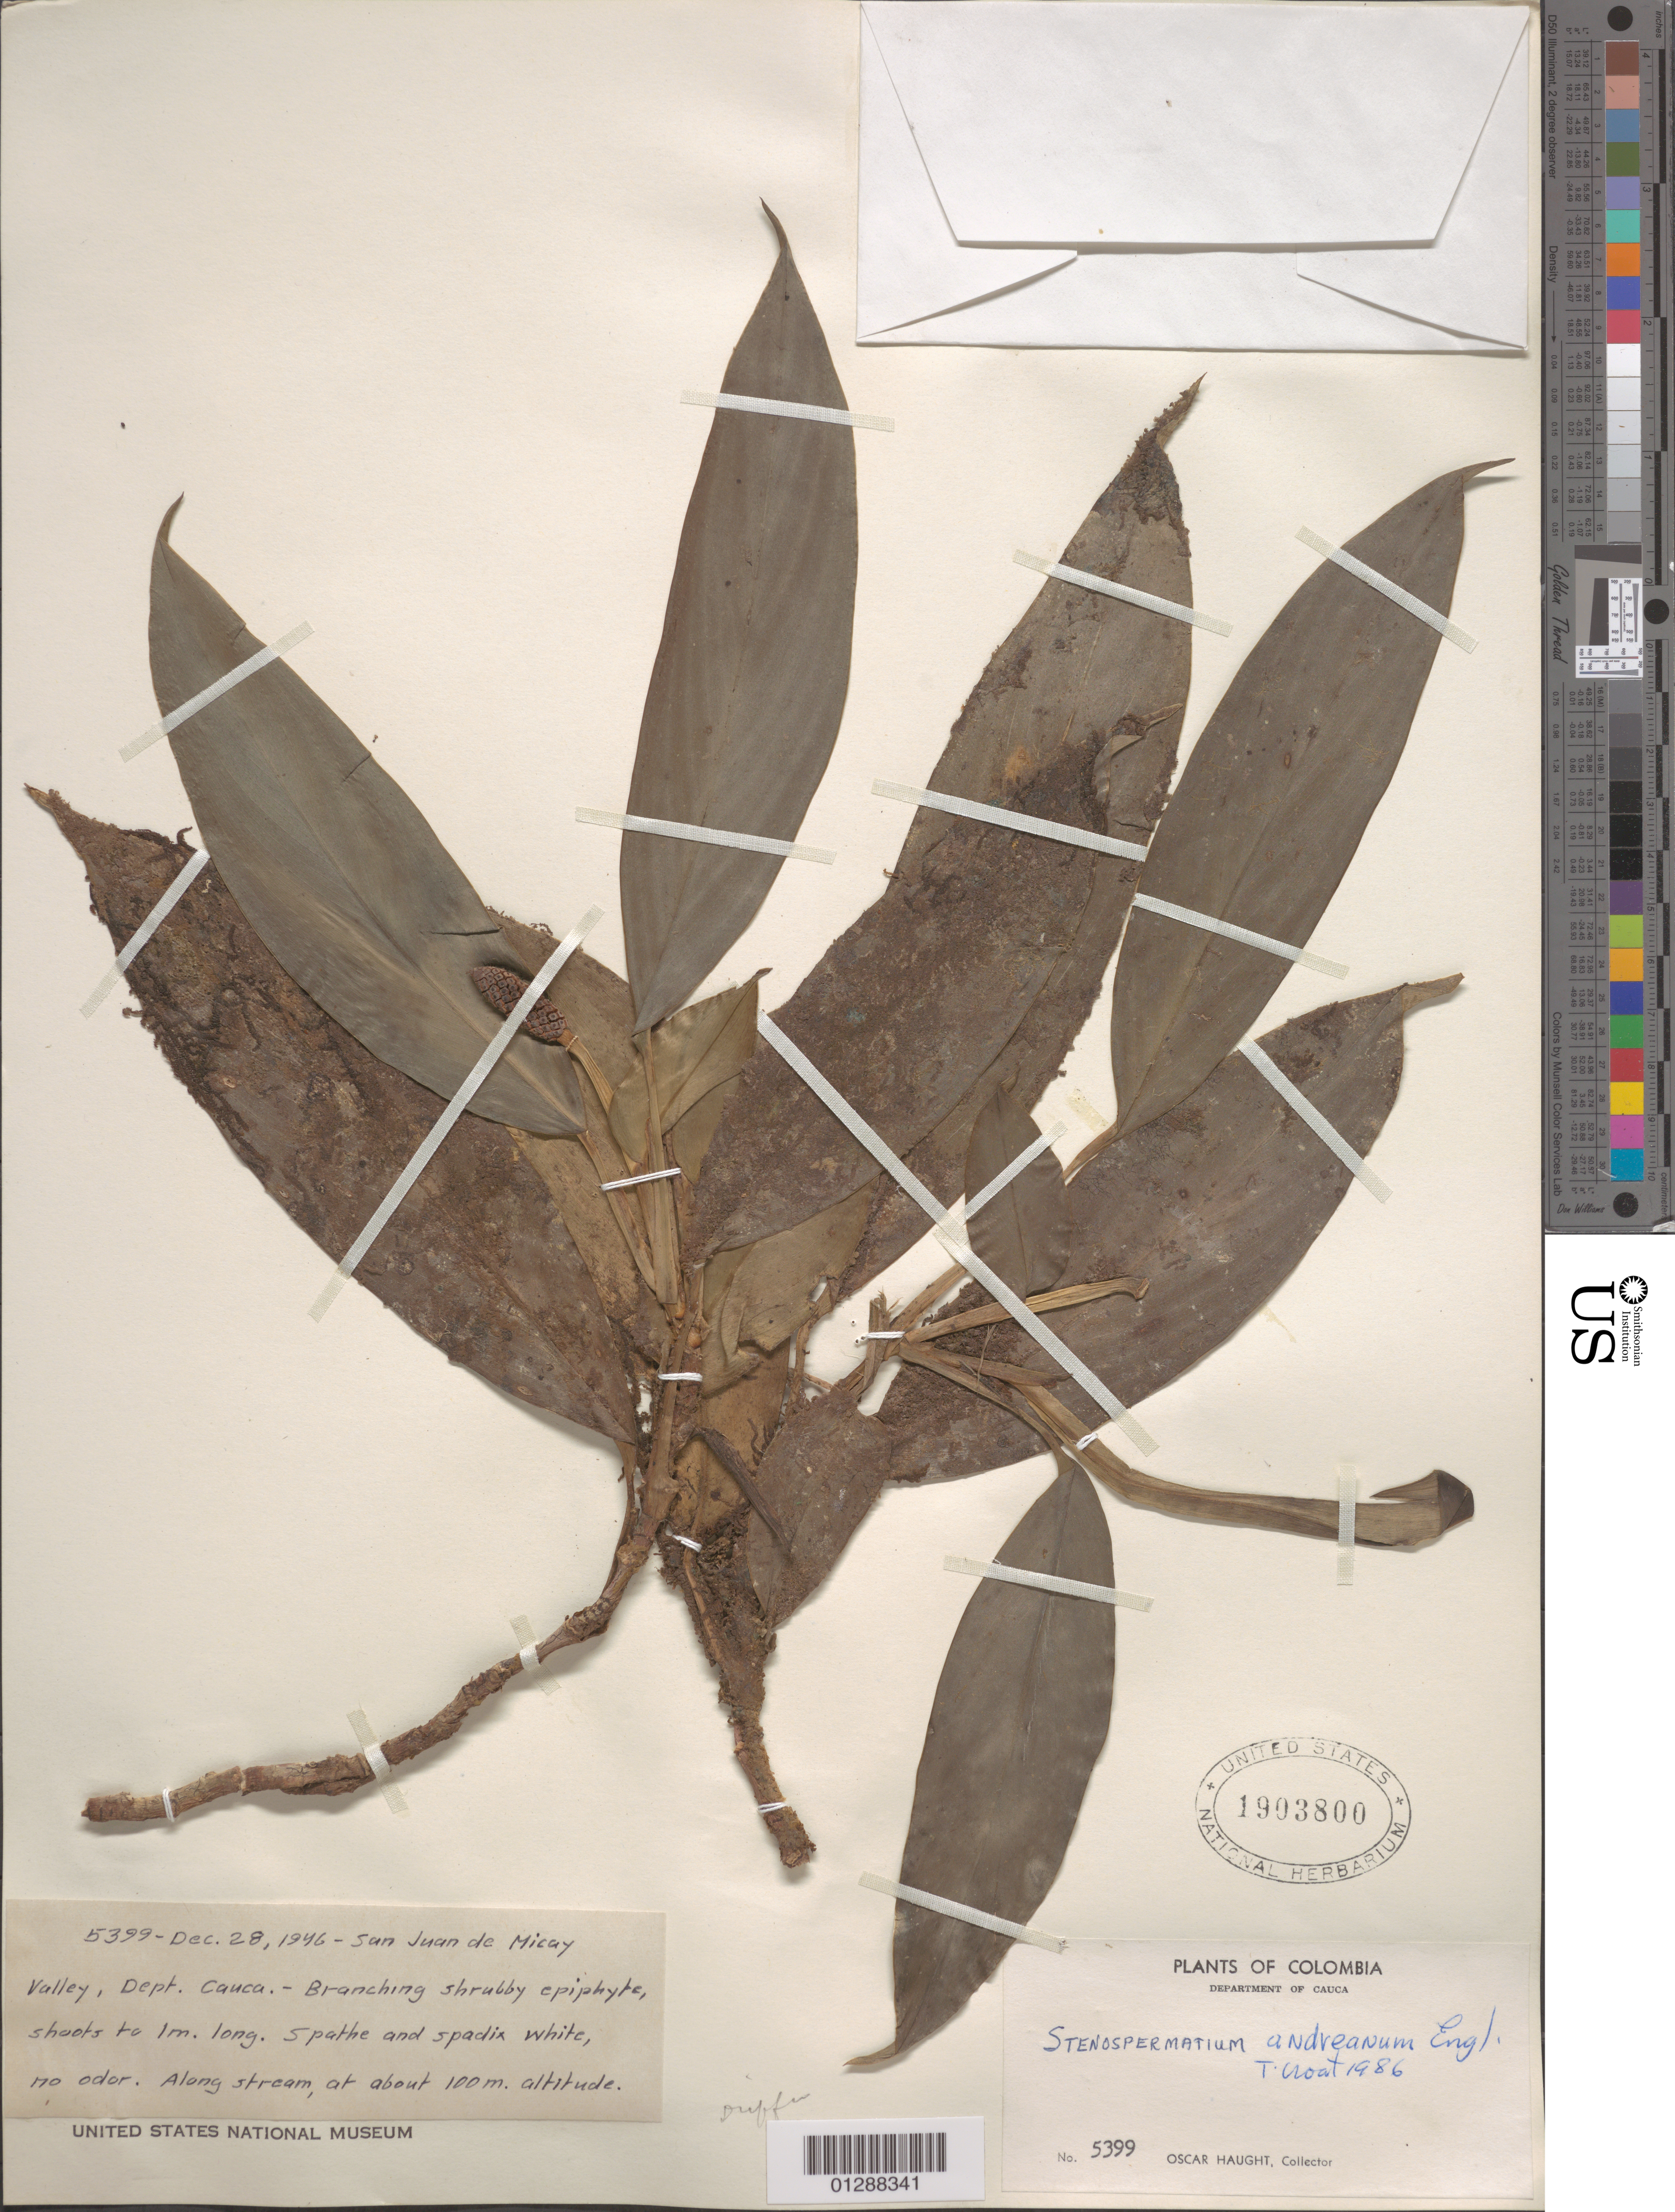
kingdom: Plantae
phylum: Tracheophyta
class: Liliopsida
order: Alismatales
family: Araceae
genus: Stenospermation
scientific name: Stenospermation andreanum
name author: Engl.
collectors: O. L. Haught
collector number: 5399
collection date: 1946-12-28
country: Colombia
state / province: Cauca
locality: San Juan de Micay Valley, Department of Cauca.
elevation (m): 100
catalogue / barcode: US 1903800